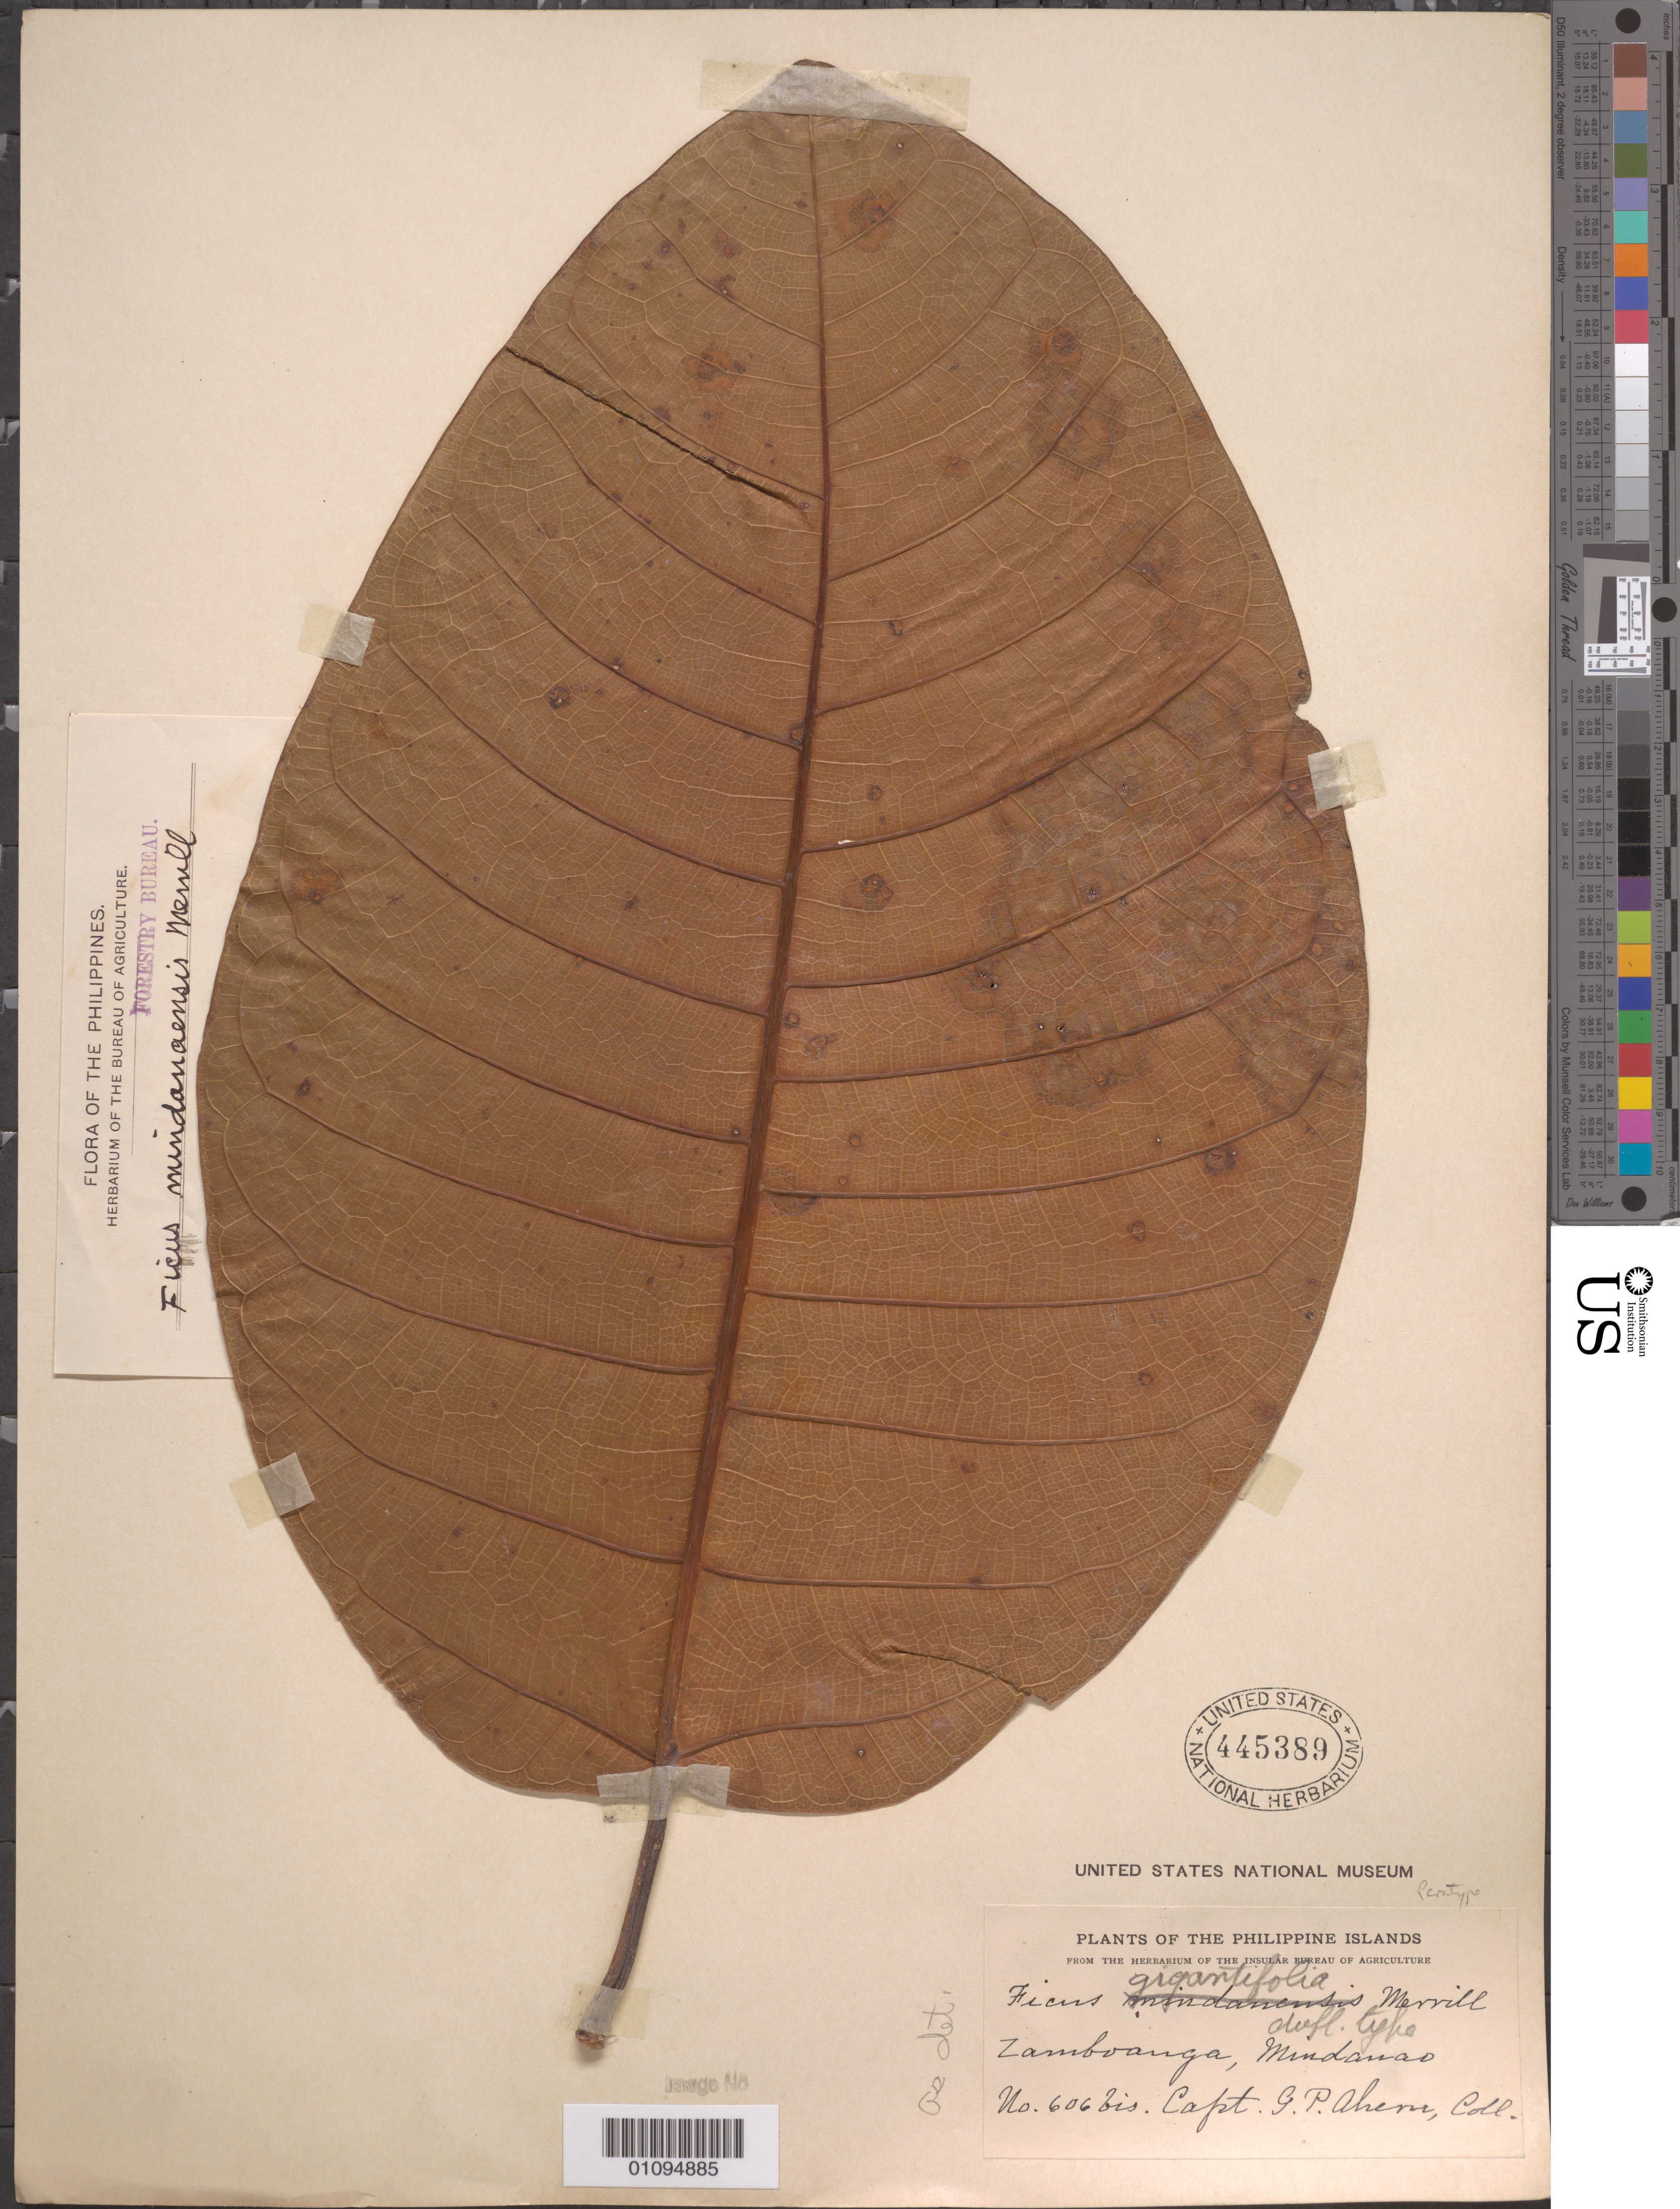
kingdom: Plantae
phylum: Tracheophyta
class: Magnoliopsida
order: Rosales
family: Moraceae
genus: Ficus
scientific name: Ficus gigantifolia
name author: Merr.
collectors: G. Ahern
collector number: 606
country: Philippines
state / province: Zamboanga Peninsula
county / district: Zamboanga del Norte / Zamboanga del Sur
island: Mindanao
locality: Mindanao.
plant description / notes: Paratype of Ficus gigantifolia Merr. (annotated as "dupl. type").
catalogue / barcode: US 445389